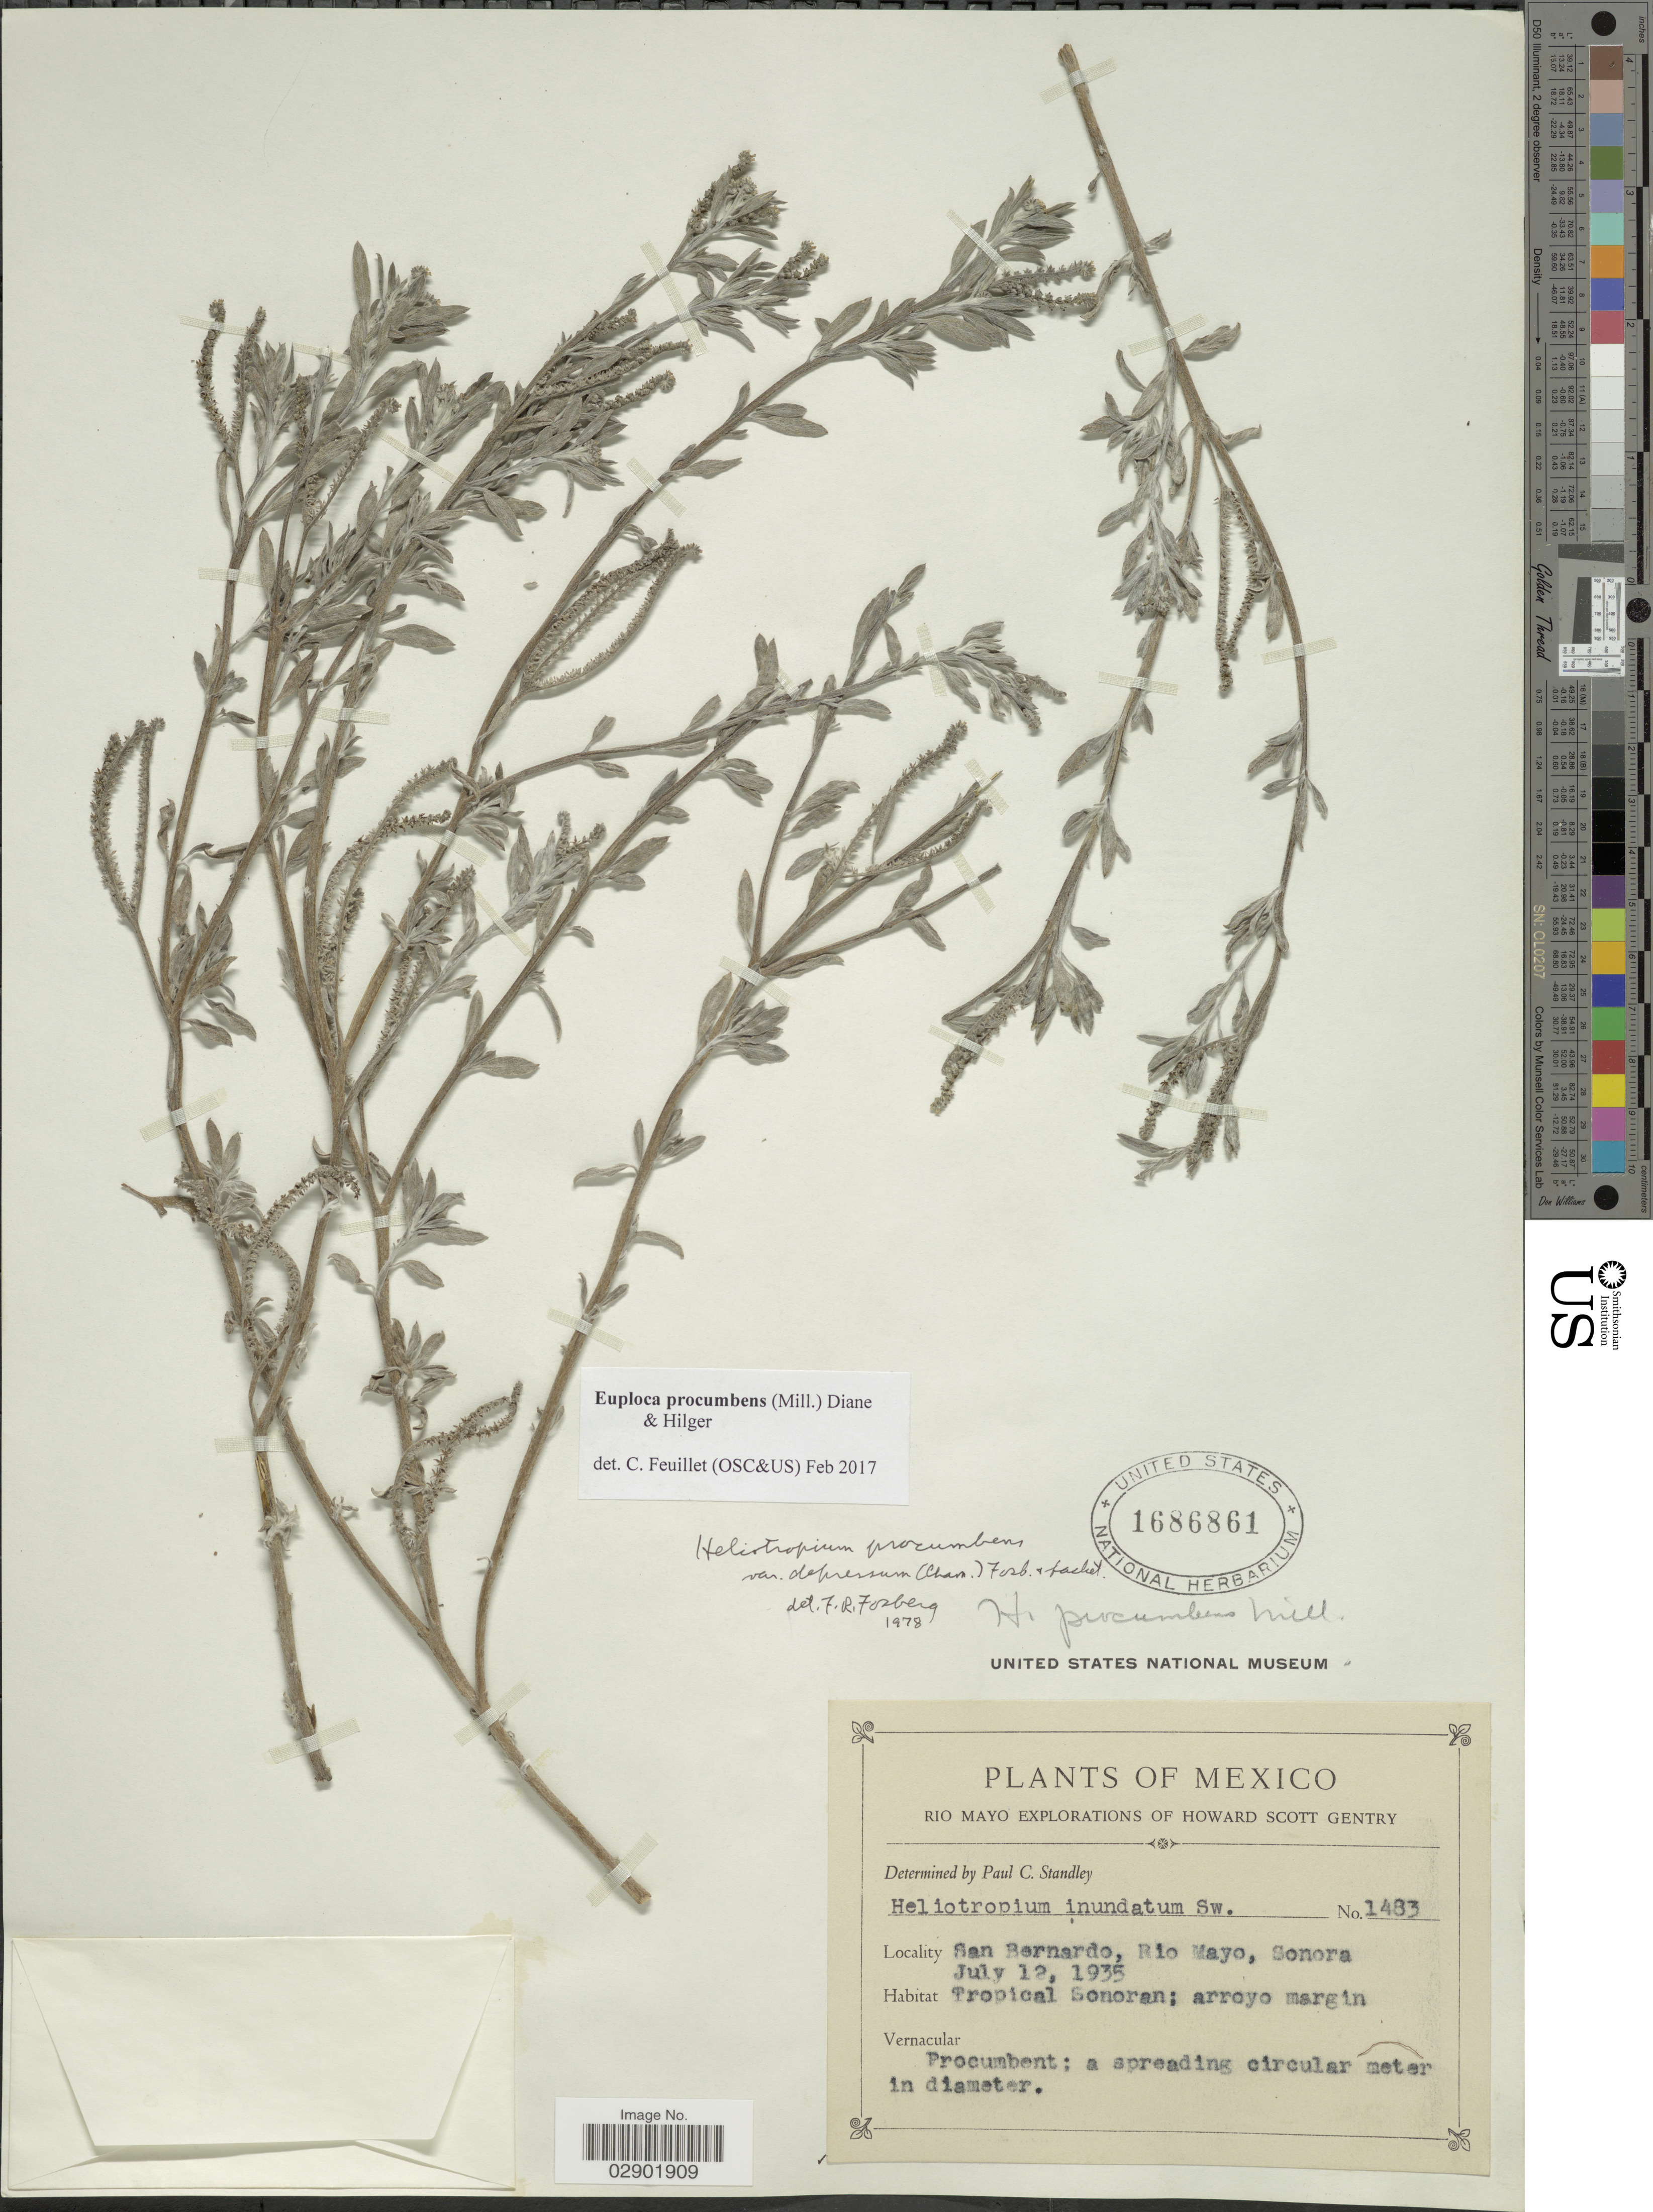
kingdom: Plantae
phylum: Tracheophyta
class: Magnoliopsida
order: Boraginales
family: Heliotropiaceae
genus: Euploca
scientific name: Euploca procumbens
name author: (Mill.) Diane & Hilger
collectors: H. S. Gentry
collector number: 1483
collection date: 1935-07-12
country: Mexico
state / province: Sonora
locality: San Bernardo, Rio Mayo. Tropical Sonoran.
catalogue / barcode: US 1686861